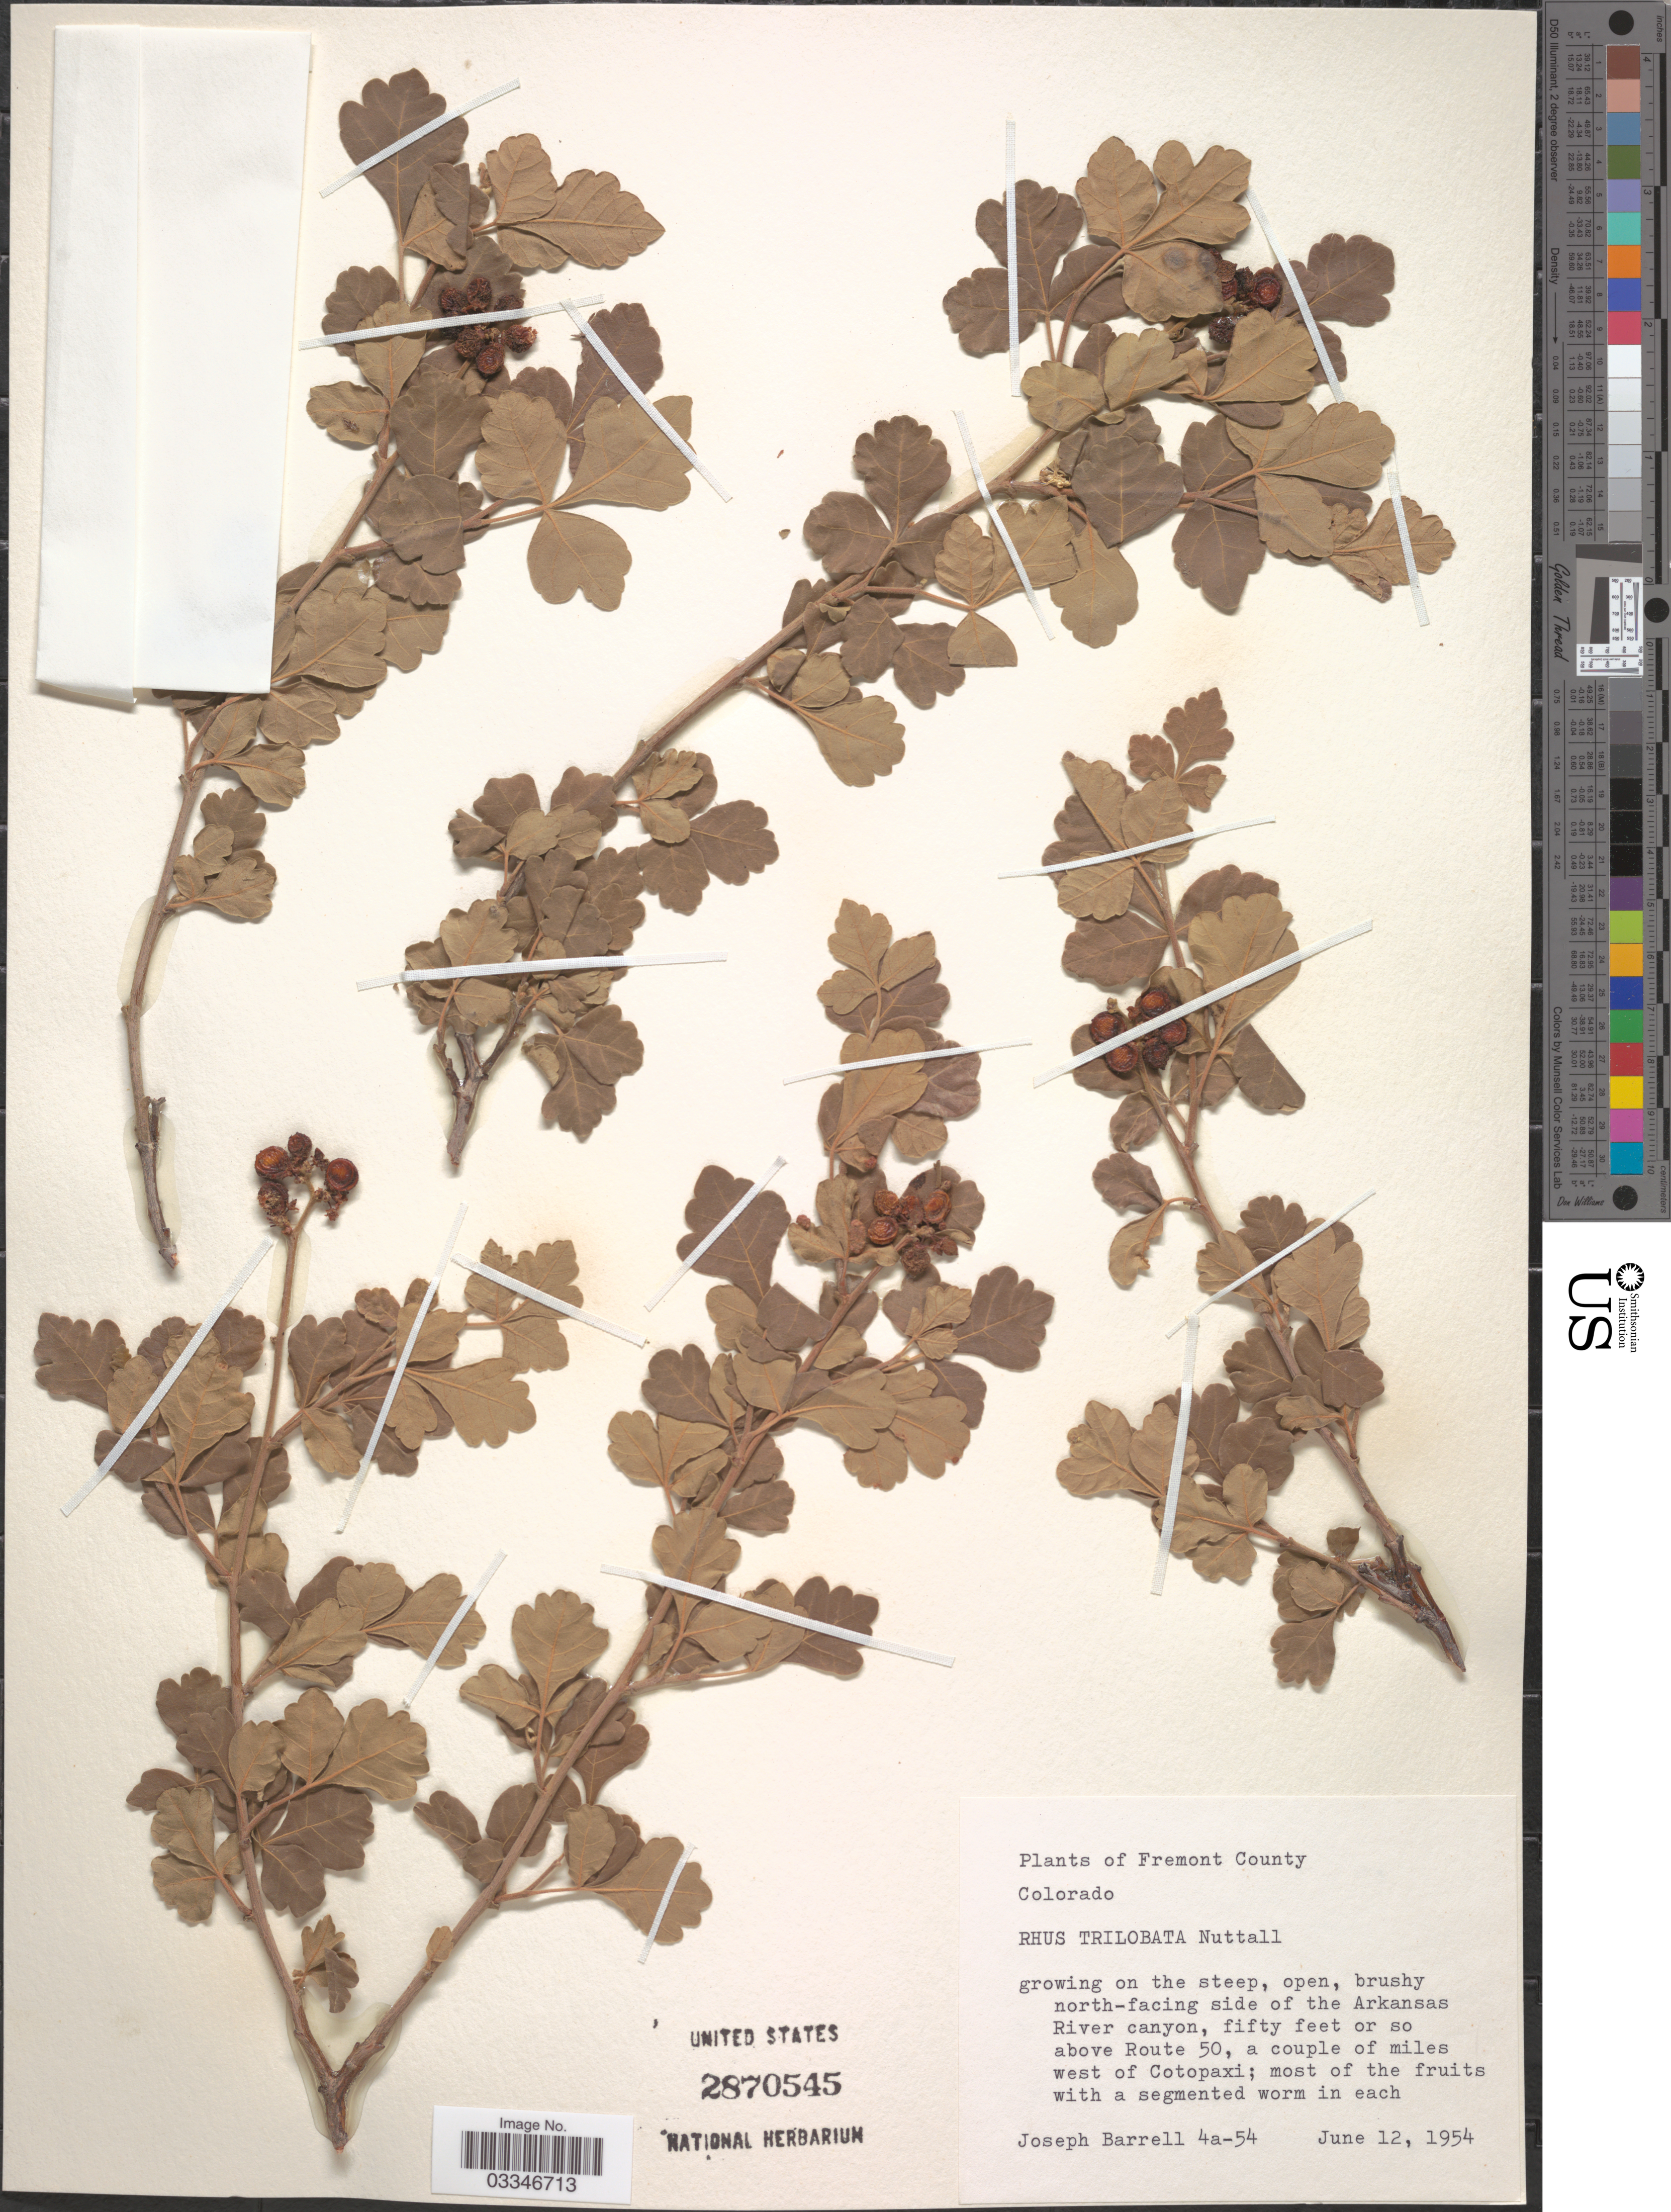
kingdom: Plantae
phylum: Tracheophyta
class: Magnoliopsida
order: Sapindales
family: Anacardiaceae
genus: Rhus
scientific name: Rhus trilobata var. typica Munz & Sloane ined.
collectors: J. Barrell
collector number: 4a-54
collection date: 1954-06-12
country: United States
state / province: Colorado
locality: Fremont County. North-facing side of the Arkansas River canyon, fifity feet or so above Route 50, a couple of miles west of Cotopaxi.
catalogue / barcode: US 2870545